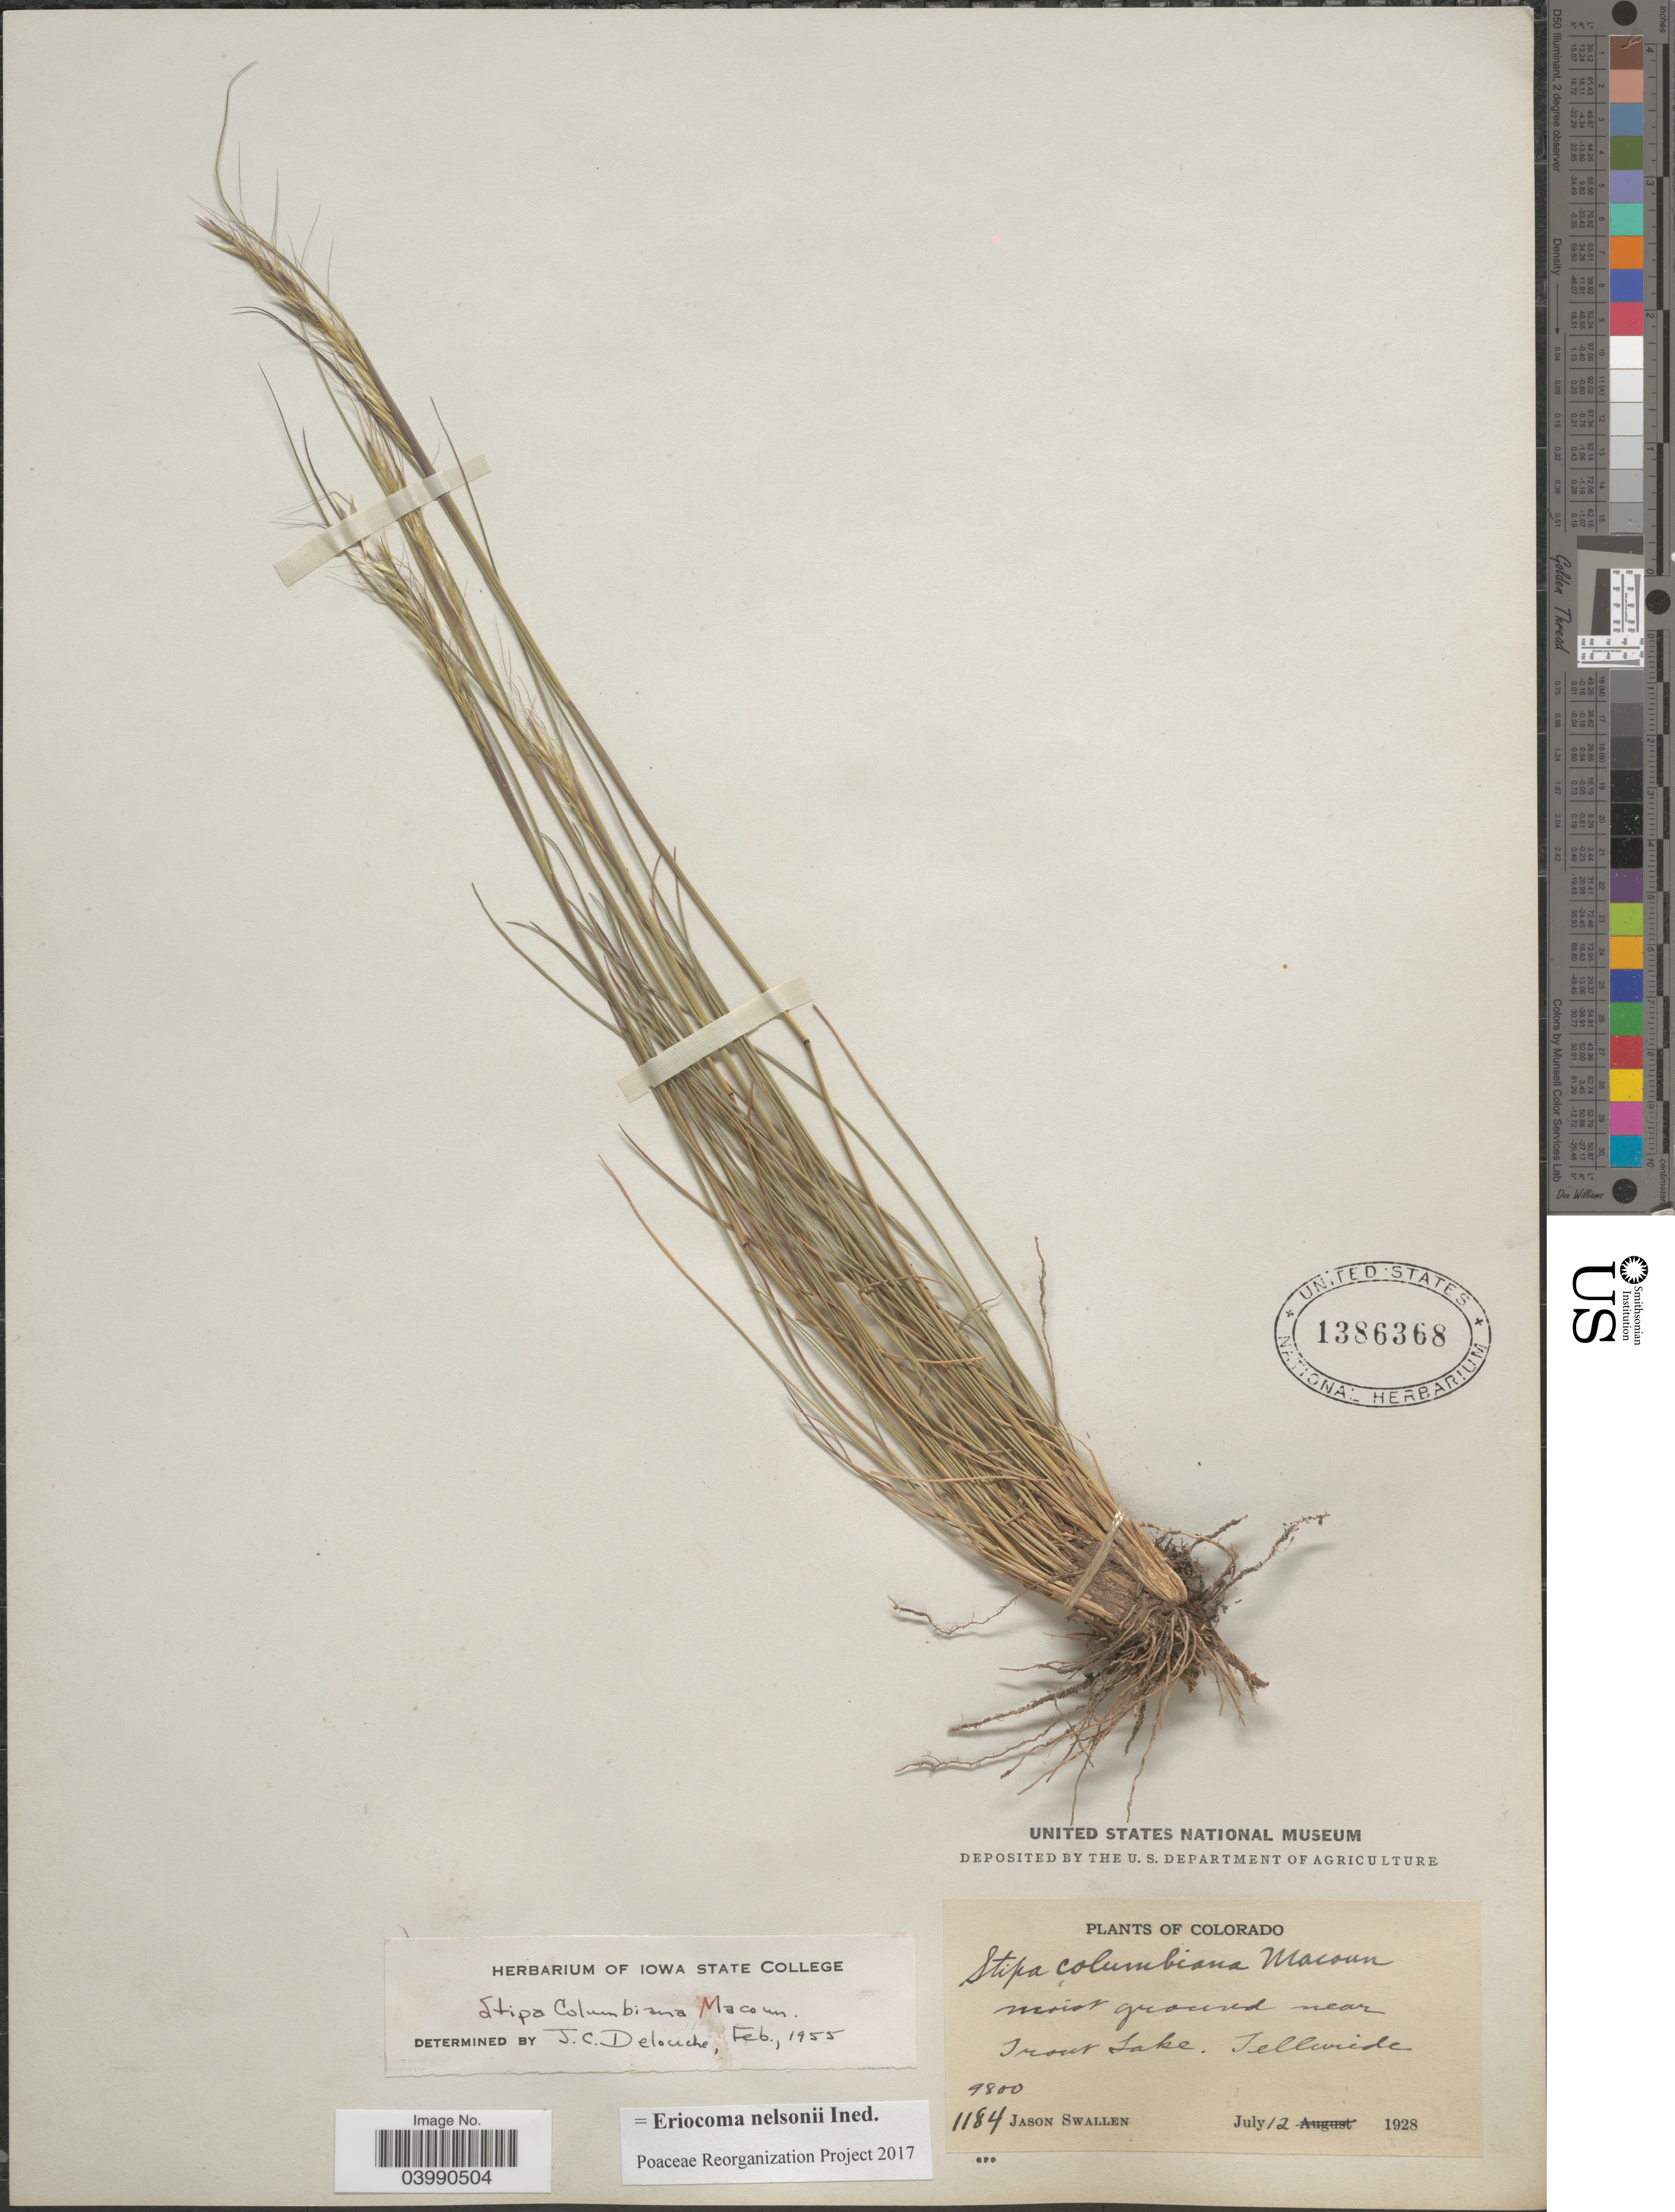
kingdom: Plantae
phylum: Tracheophyta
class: Liliopsida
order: Poales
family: Poaceae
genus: Eriocoma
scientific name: Eriocoma nelsonii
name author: (Scribn.) Romasch.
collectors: J. R. Swallen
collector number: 1184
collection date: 1928-07-12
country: United States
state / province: Colorado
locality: Moist ground near Trout Lake. Telluride.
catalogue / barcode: US 1386368